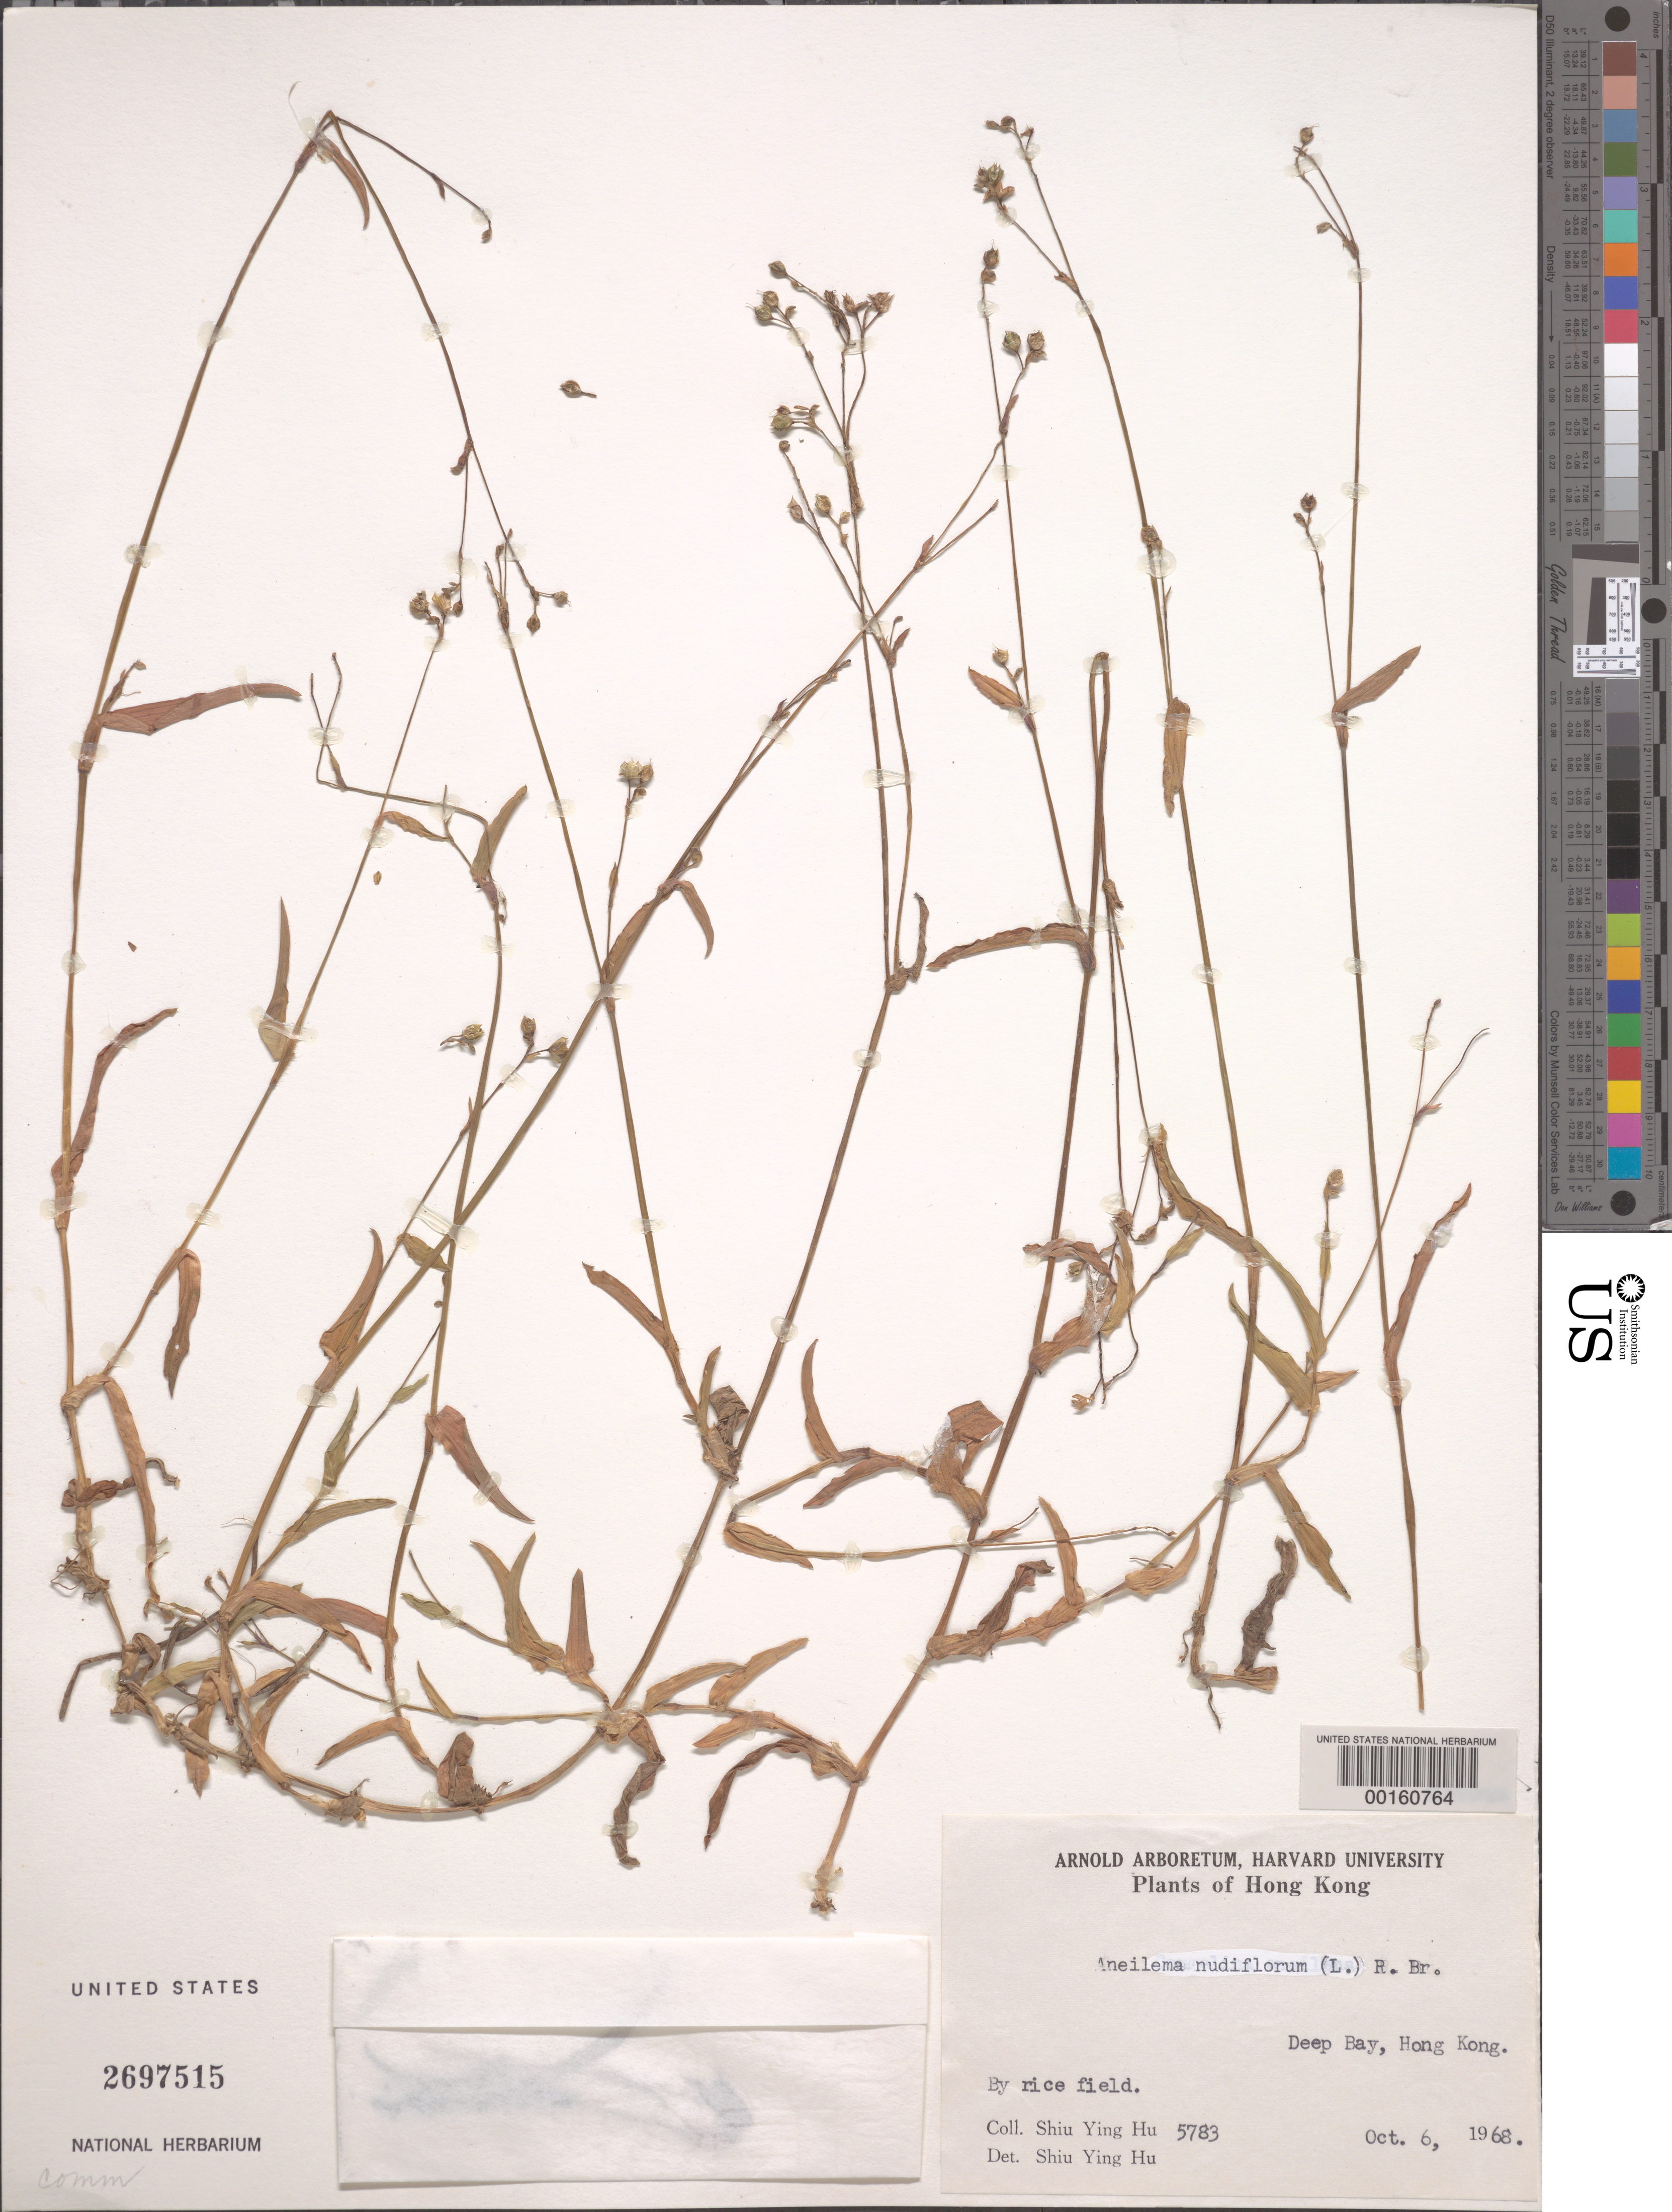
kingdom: Plantae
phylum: Tracheophyta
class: Liliopsida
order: Commelinales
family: Commelinaceae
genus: Murdannia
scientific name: Murdannia nudiflora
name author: (L.) Brenan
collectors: S. Y. Hu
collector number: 5783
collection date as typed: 06 Oct 1968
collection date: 1968-10-06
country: China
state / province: Hong Kong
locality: Deep bay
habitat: Near rice field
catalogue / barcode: US 2697515